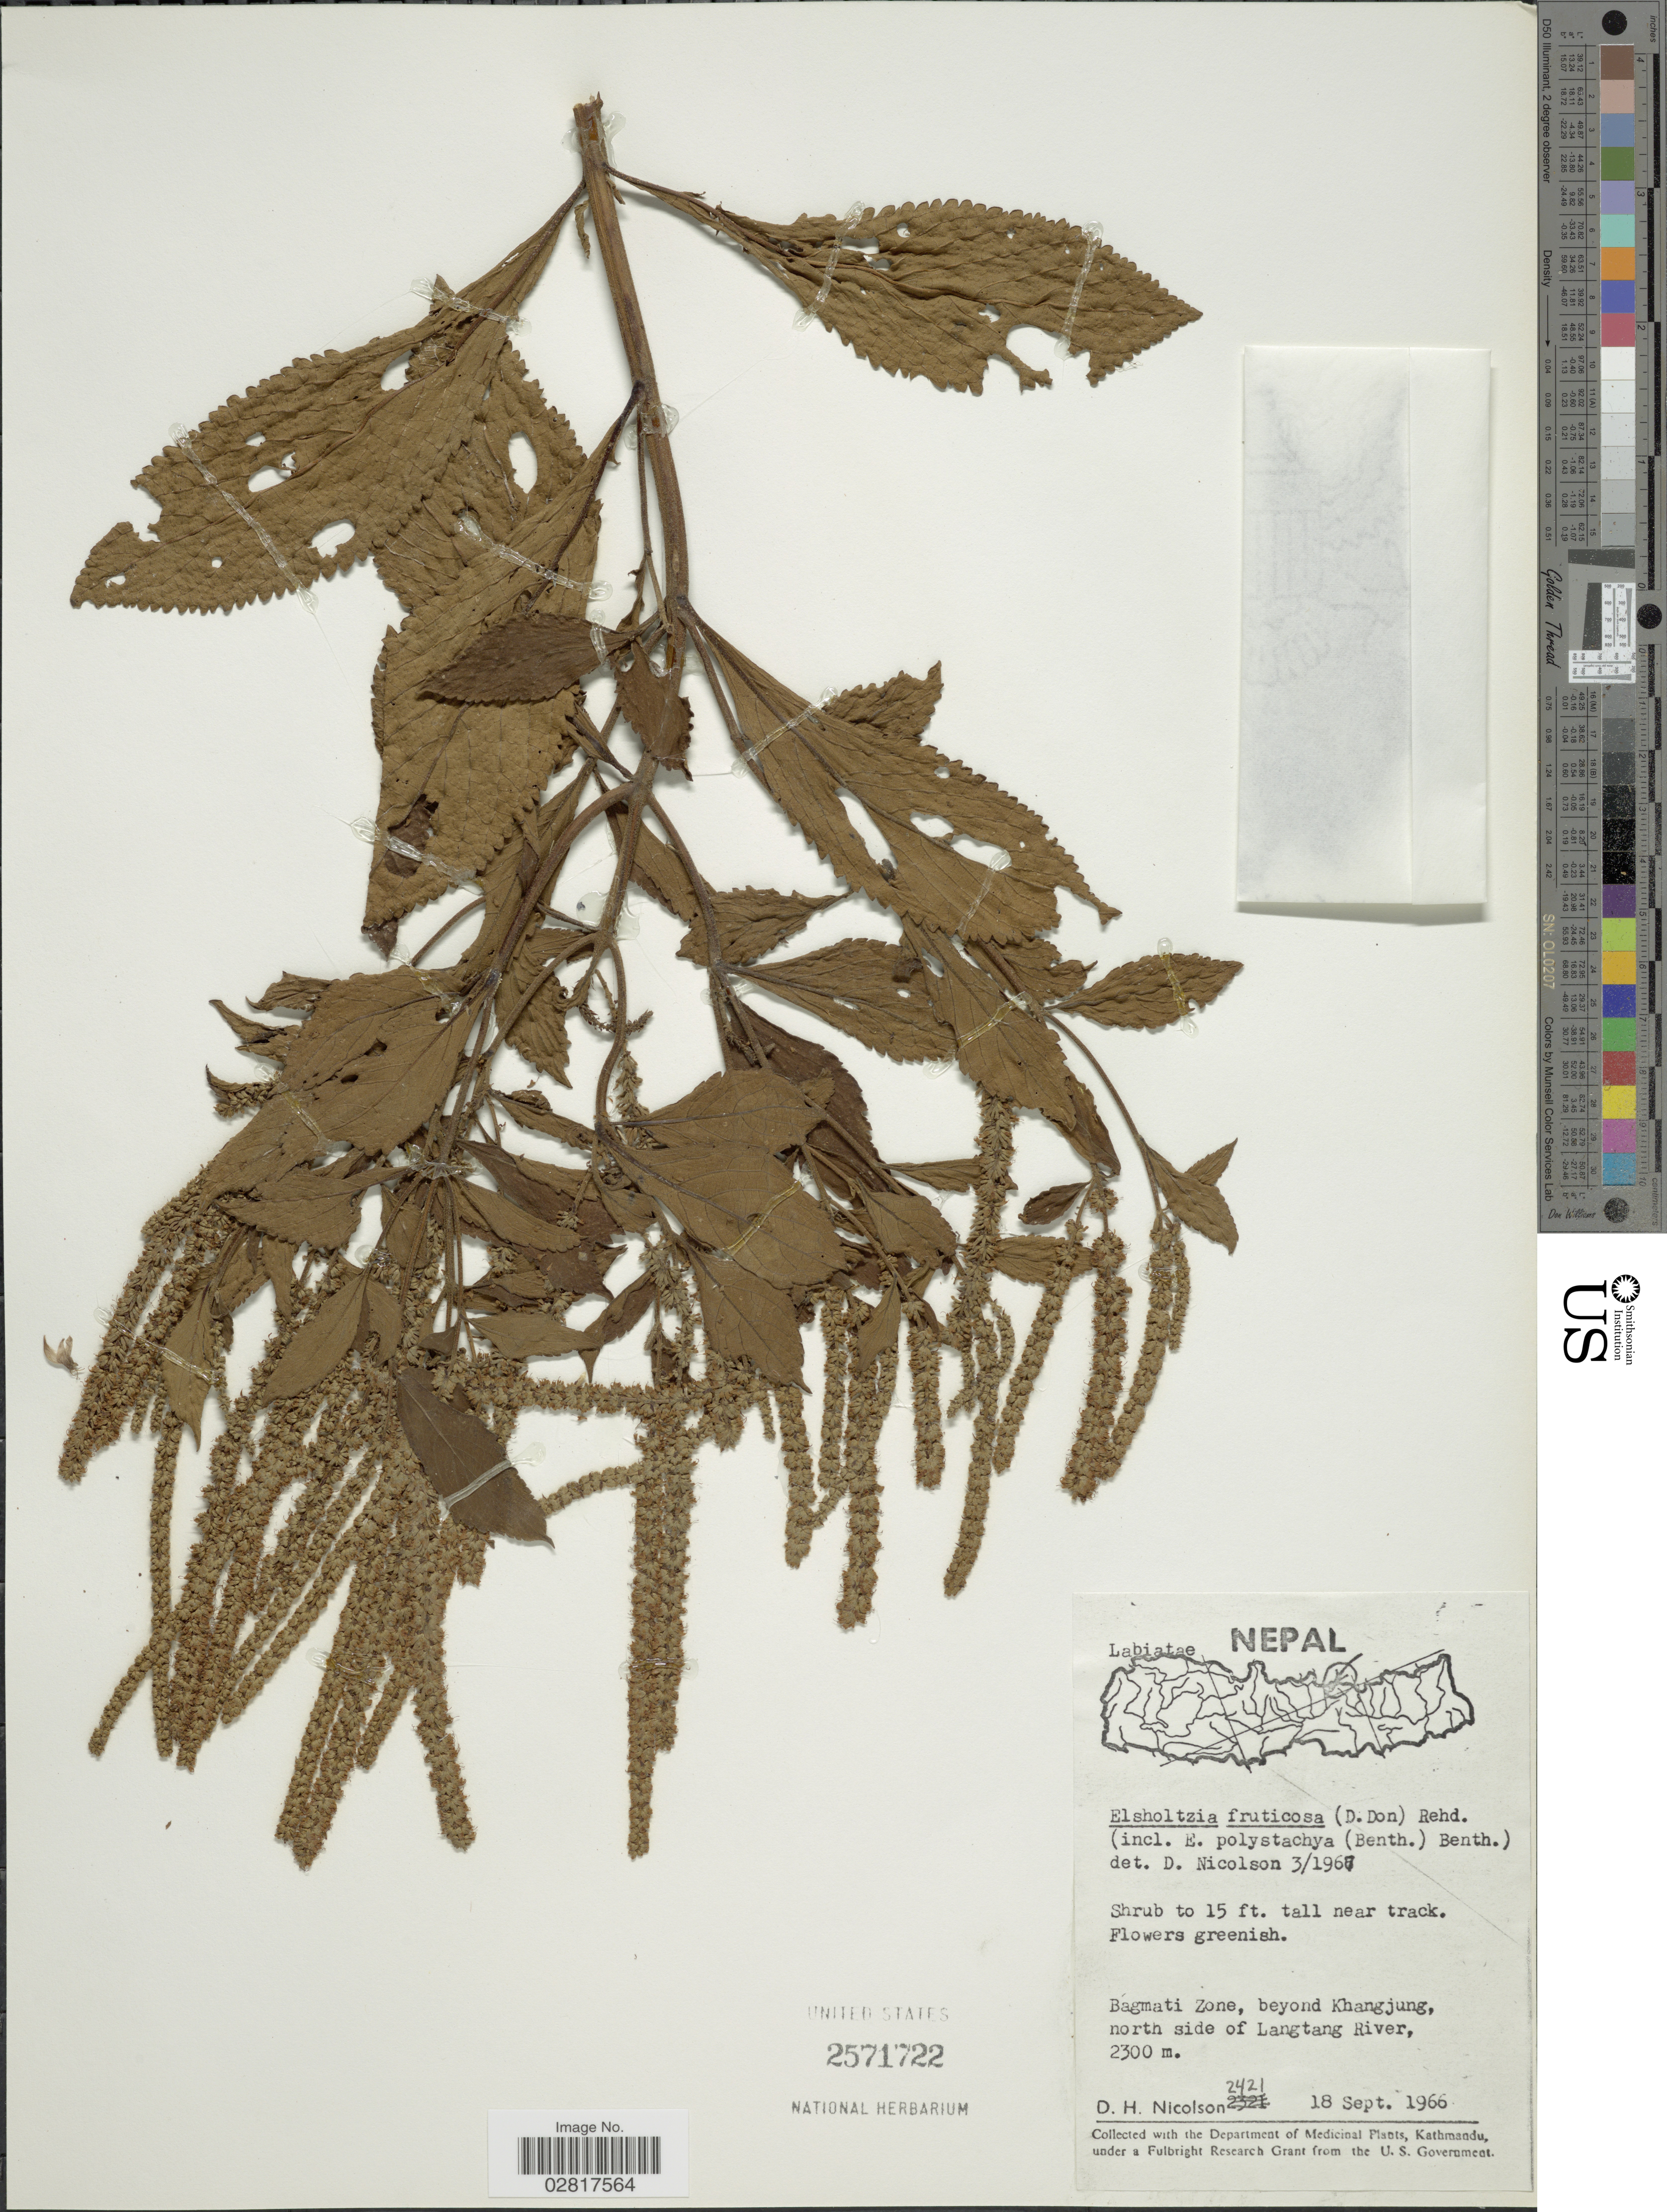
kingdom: Plantae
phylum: Tracheophyta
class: Magnoliopsida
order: Lamiales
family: Lamiaceae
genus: Elsholtzia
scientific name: Elsholtzia fruticosa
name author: (D. Don) Rehder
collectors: D. H. Nicolson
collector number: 2421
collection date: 1966-09-18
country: Nepal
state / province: Bagmati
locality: Bagmati Zone, beyond Khangjung, north side of Langtang River.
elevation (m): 2300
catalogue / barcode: US 2571722